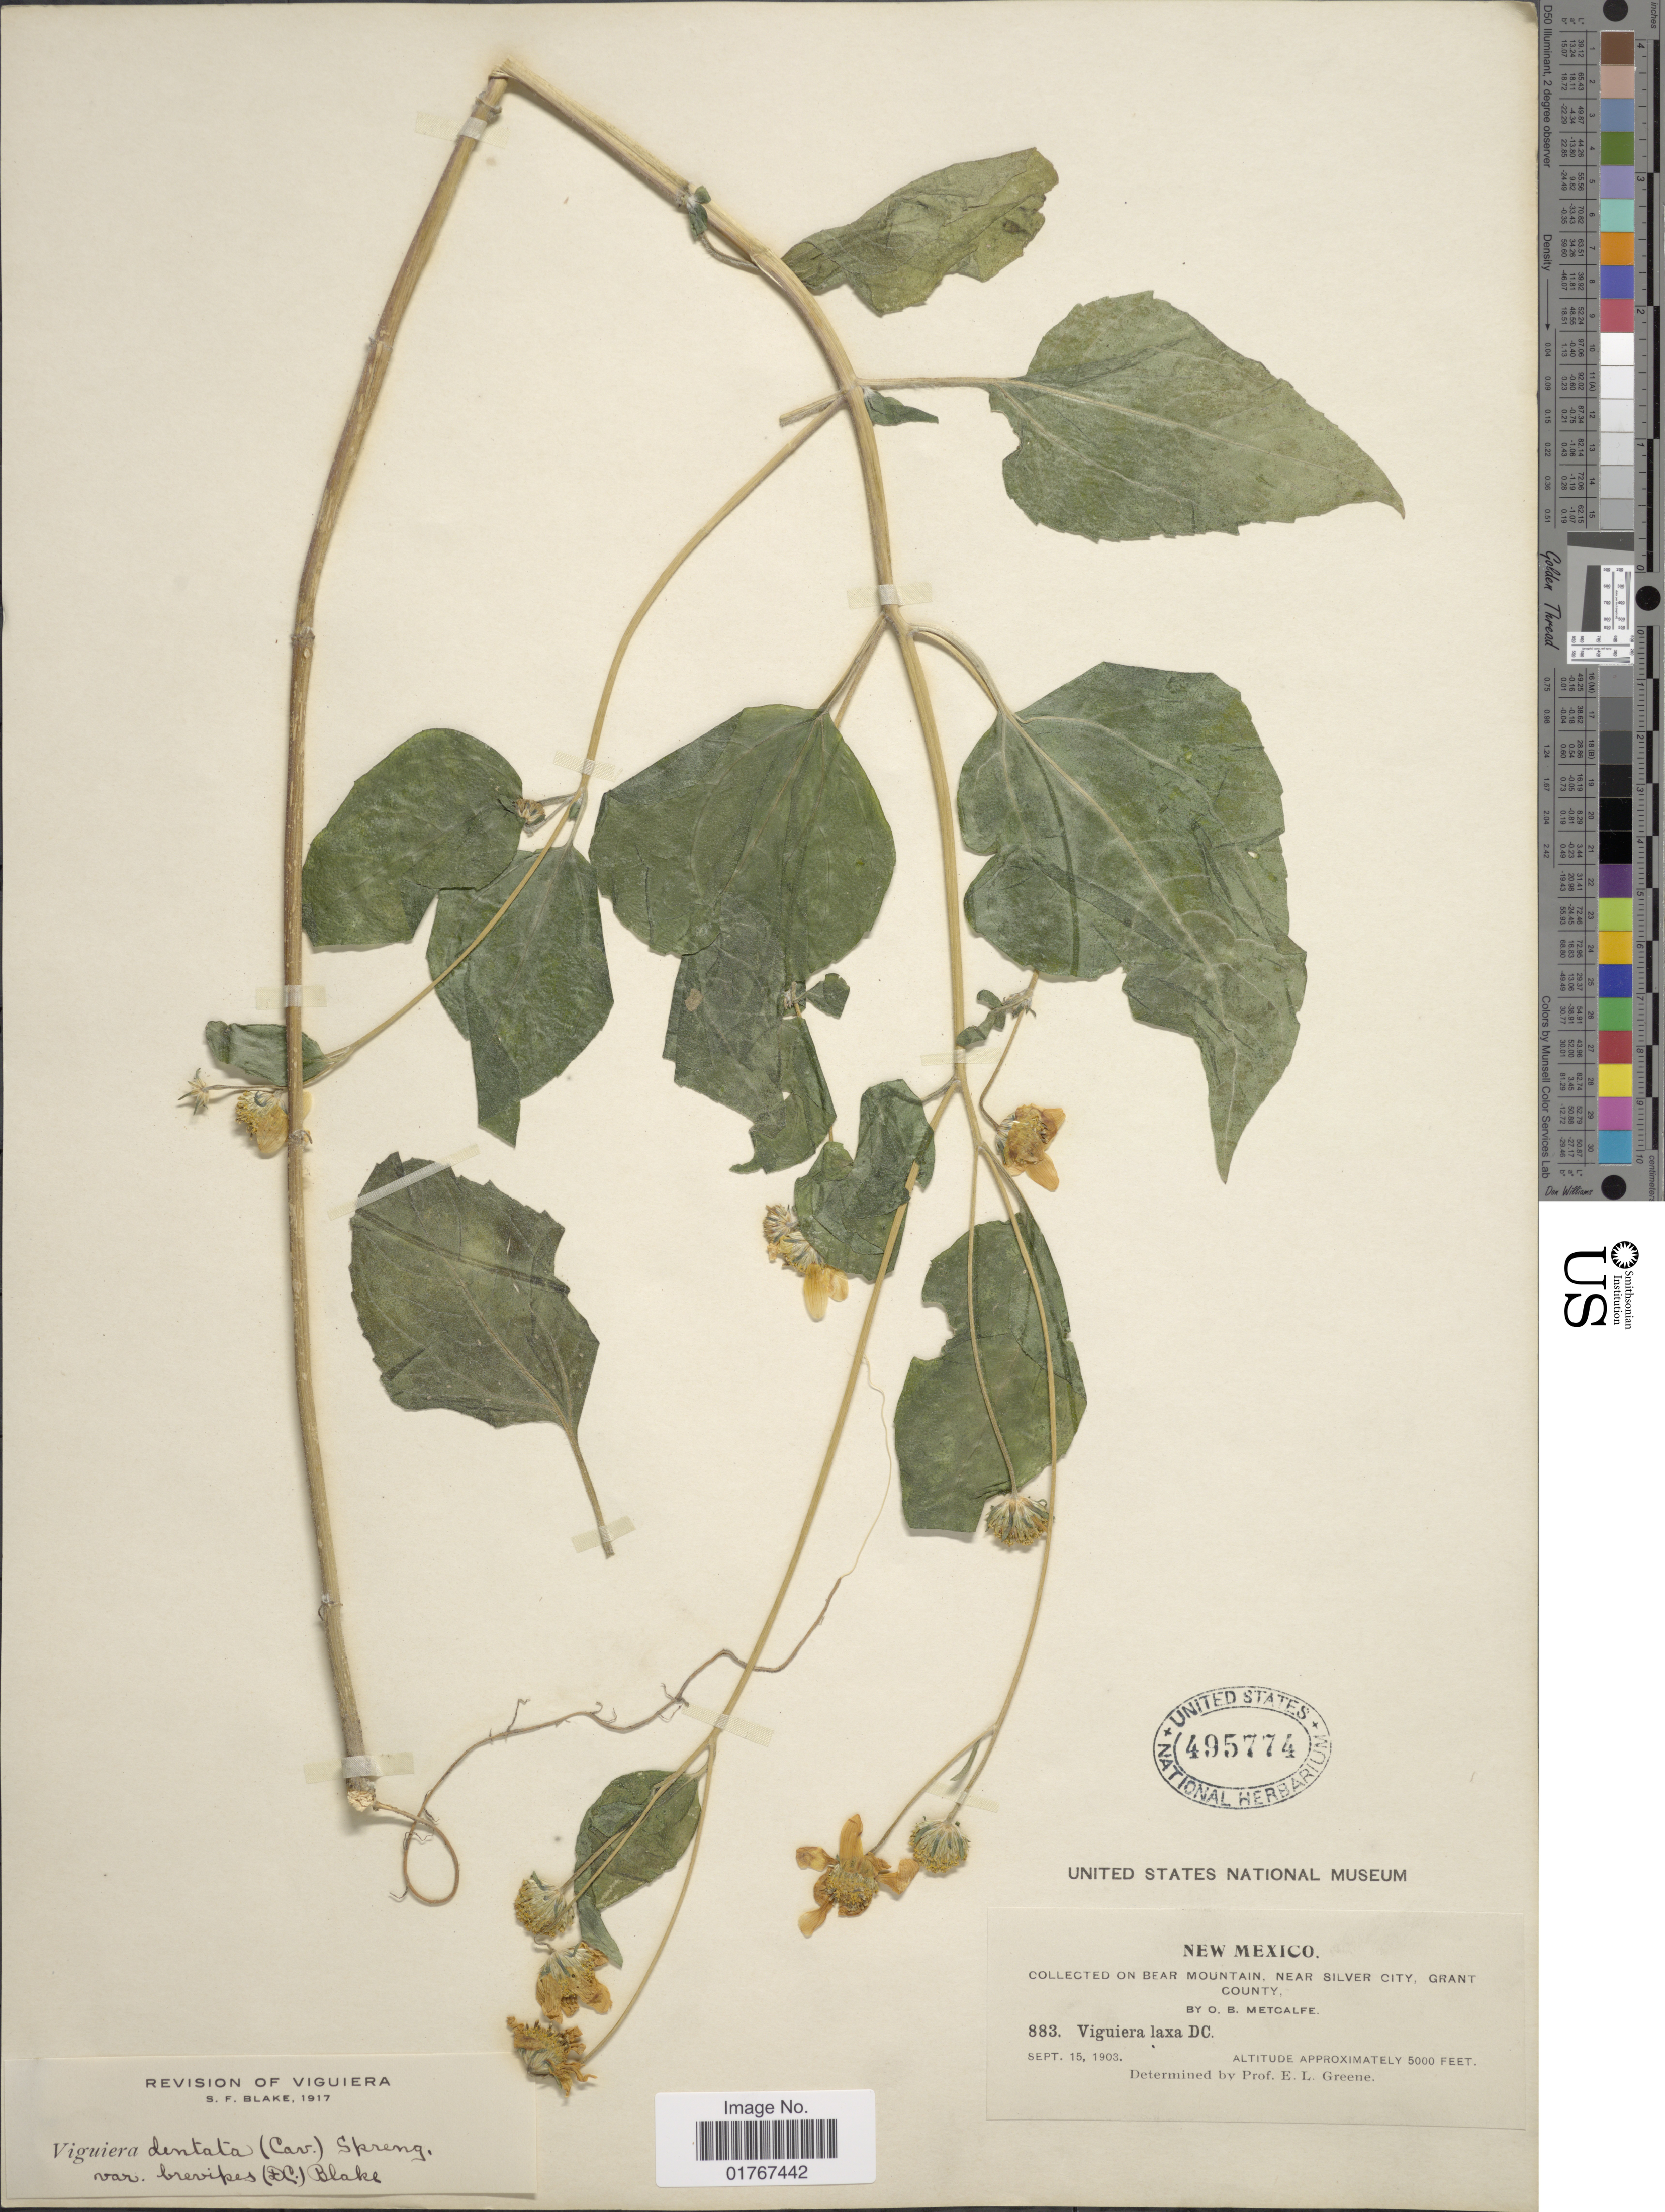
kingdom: Plantae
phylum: Tracheophyta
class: Magnoliopsida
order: Asterales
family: Asteraceae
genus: Viguiera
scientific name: Viguiera dentata var. brevipes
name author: (DC.) S.F. Blake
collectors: O. B. Metcalfe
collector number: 883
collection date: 1903-09-15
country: United States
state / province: New Mexico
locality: On Bear Mountain, near Silver City, Grant County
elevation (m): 1524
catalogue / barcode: US 495774